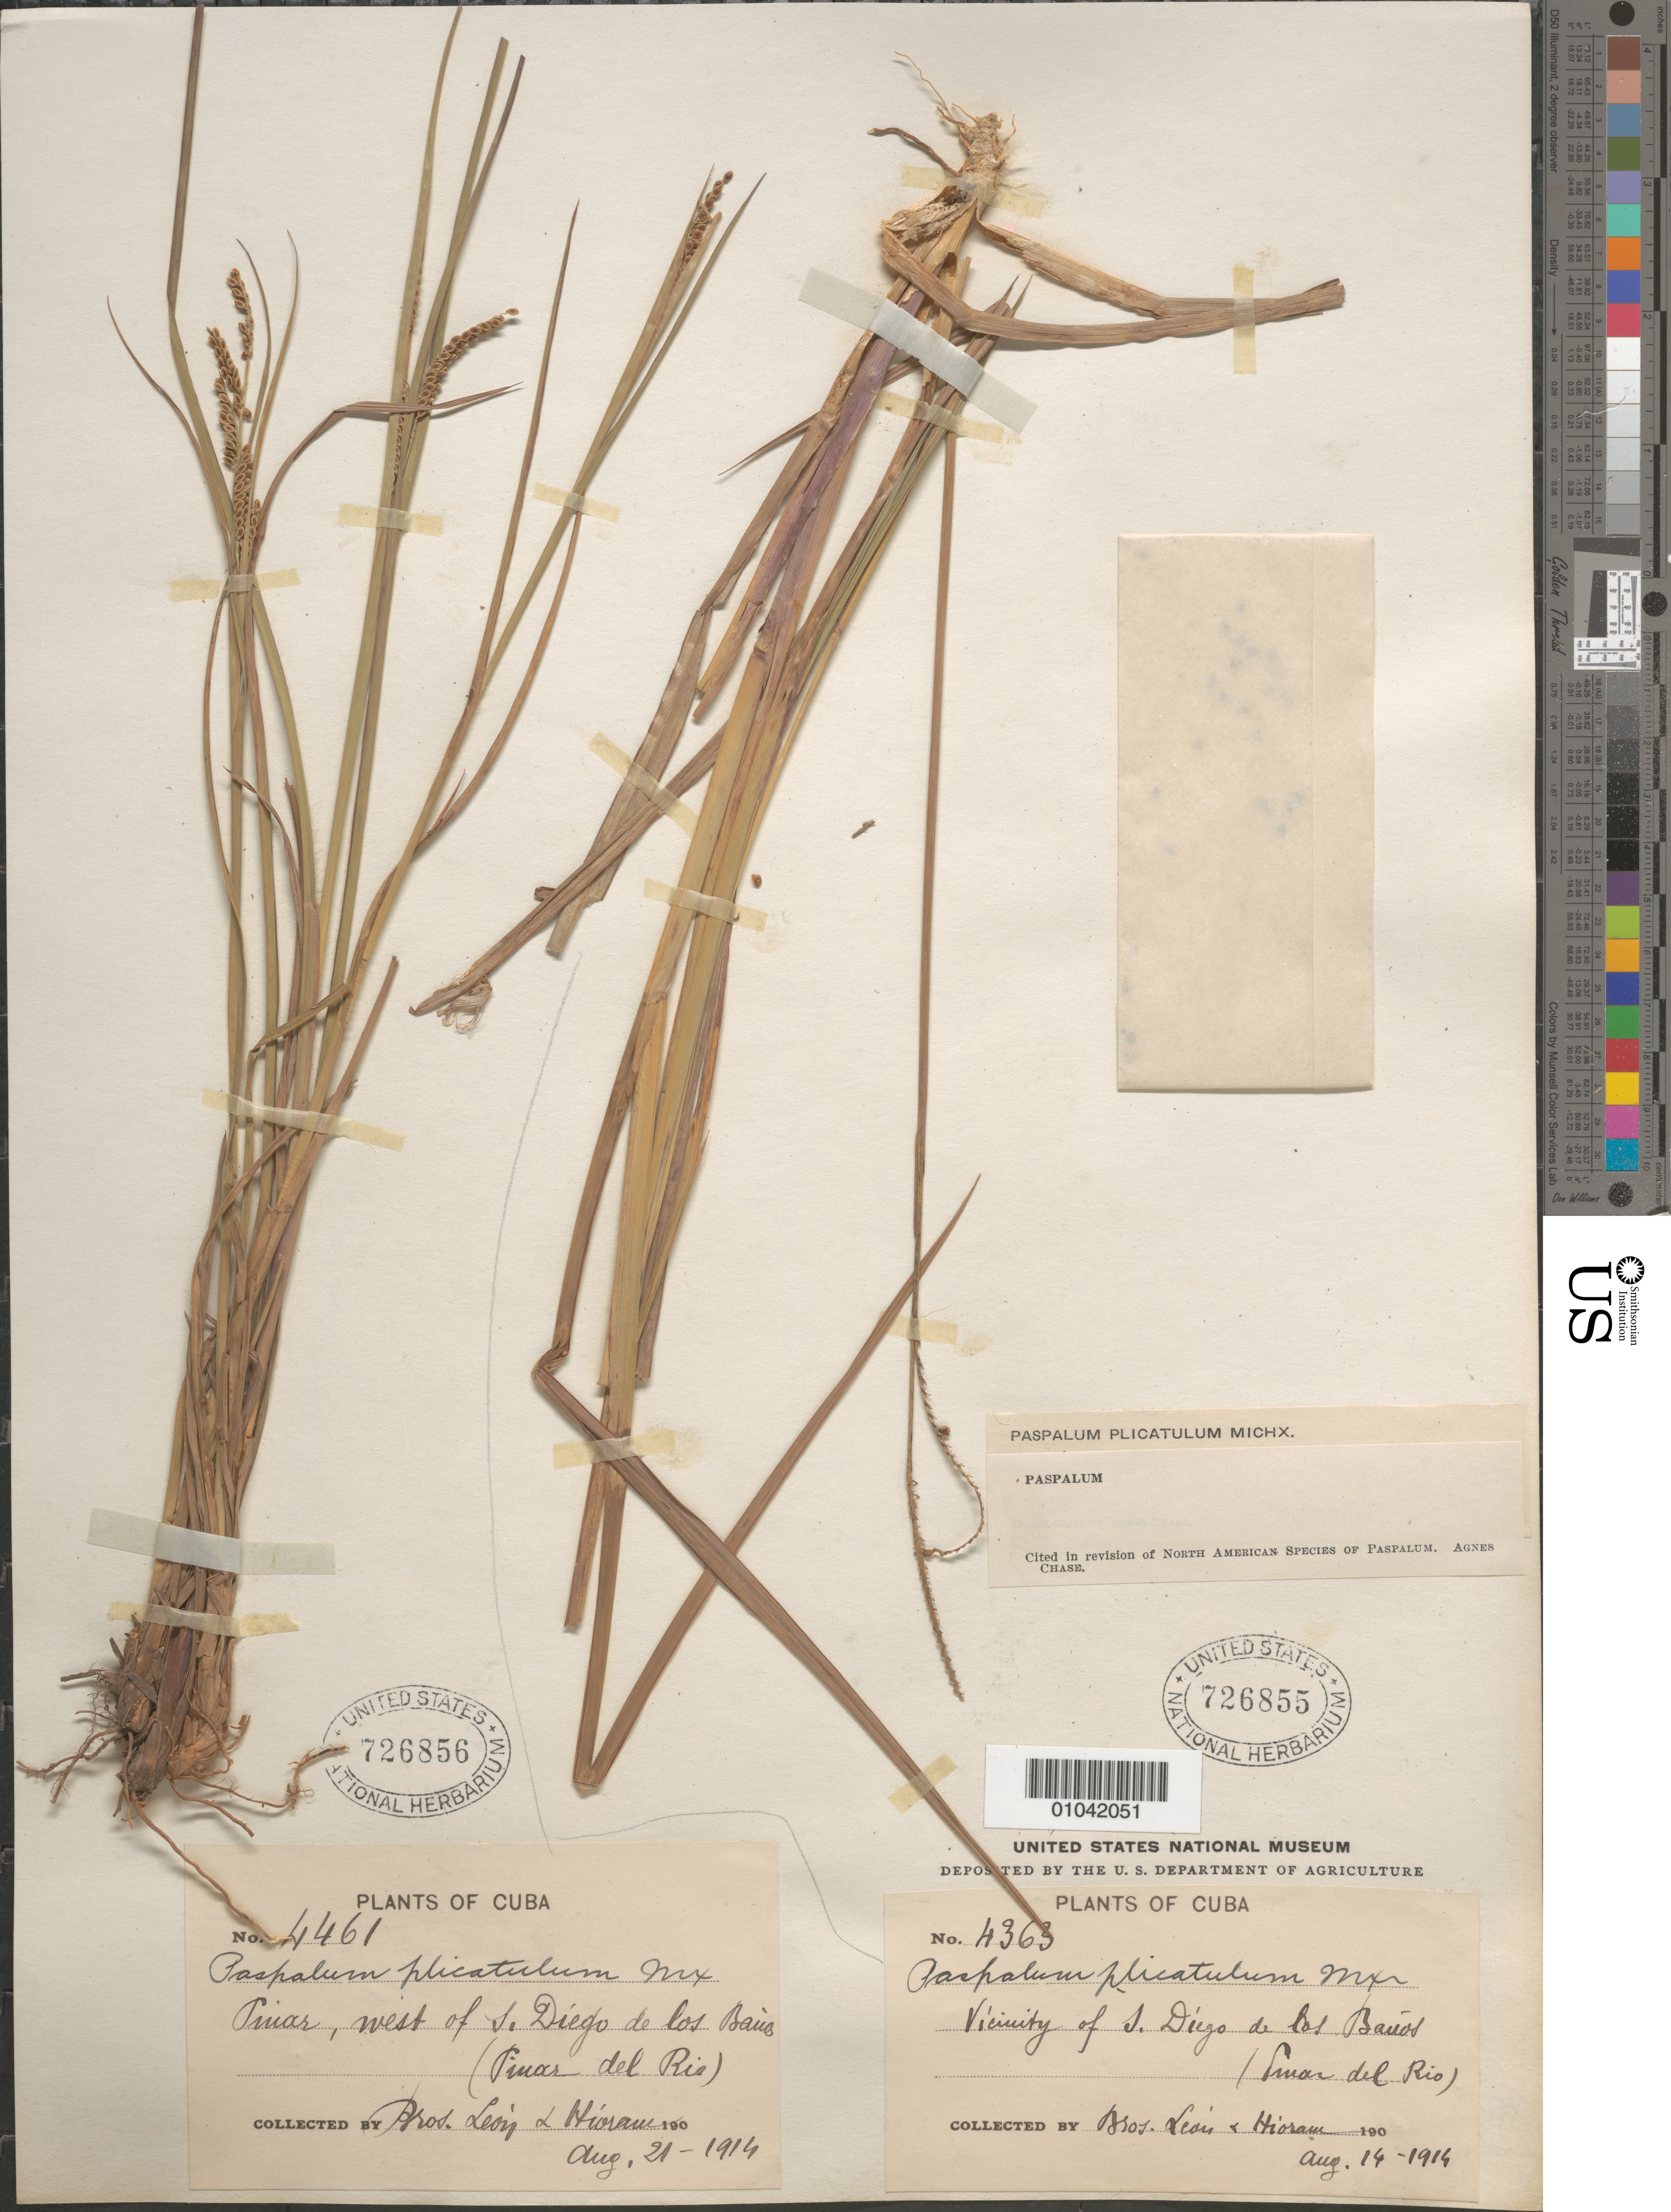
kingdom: Plantae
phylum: Tracheophyta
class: Liliopsida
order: Poales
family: Poaceae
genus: Paspalum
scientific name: Paspalum plicatulum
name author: Michx.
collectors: Bro. León & Bro. Hioram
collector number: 4363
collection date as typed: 14 Aug 1914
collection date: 1914-08-14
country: Cuba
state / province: Pinar del Rio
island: Cuba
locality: Vicinity of San Diego de los Banos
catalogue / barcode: US 726855